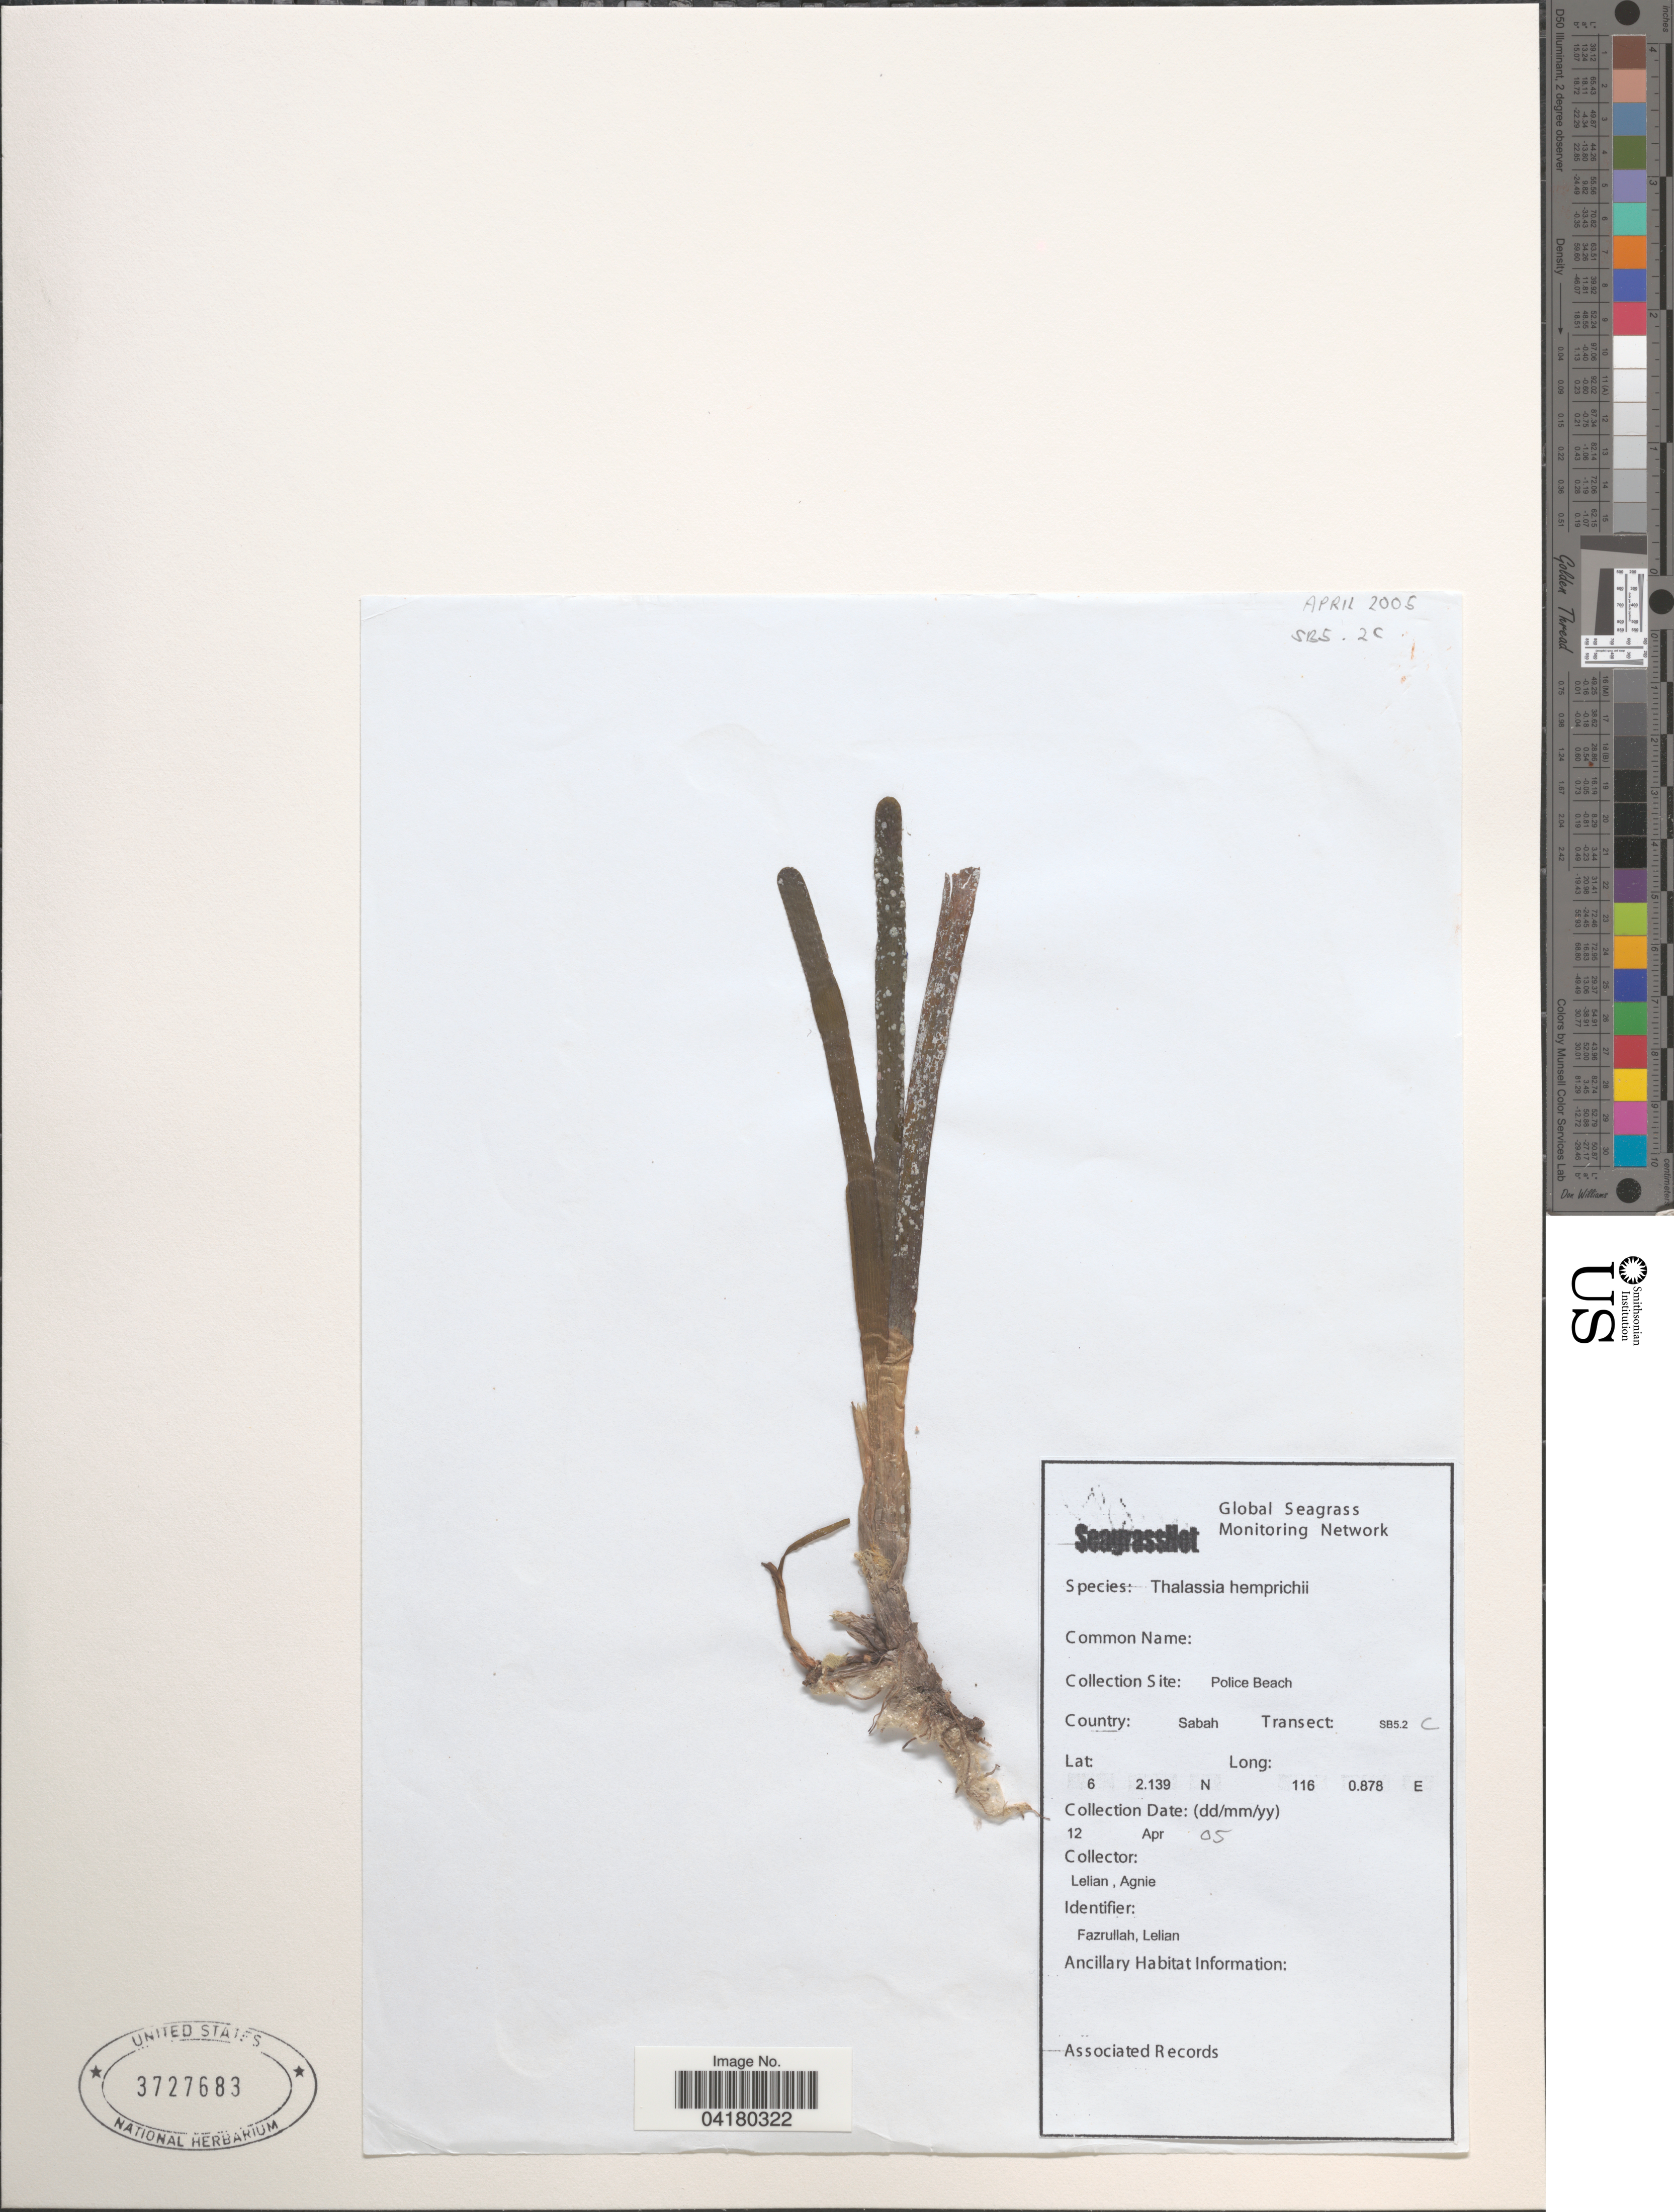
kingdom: Plantae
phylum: Tracheophyta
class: Liliopsida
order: Alismatales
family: Hydrocharitaceae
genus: Thalassia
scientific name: Thalassia hemprichii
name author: Asch.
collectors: Lelian & Agnie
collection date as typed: Transcribed d/m/y: 12/4/5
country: Malaysia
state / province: Sabah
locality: Police Beach. Transect: SB5.2C.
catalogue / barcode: US 3727683